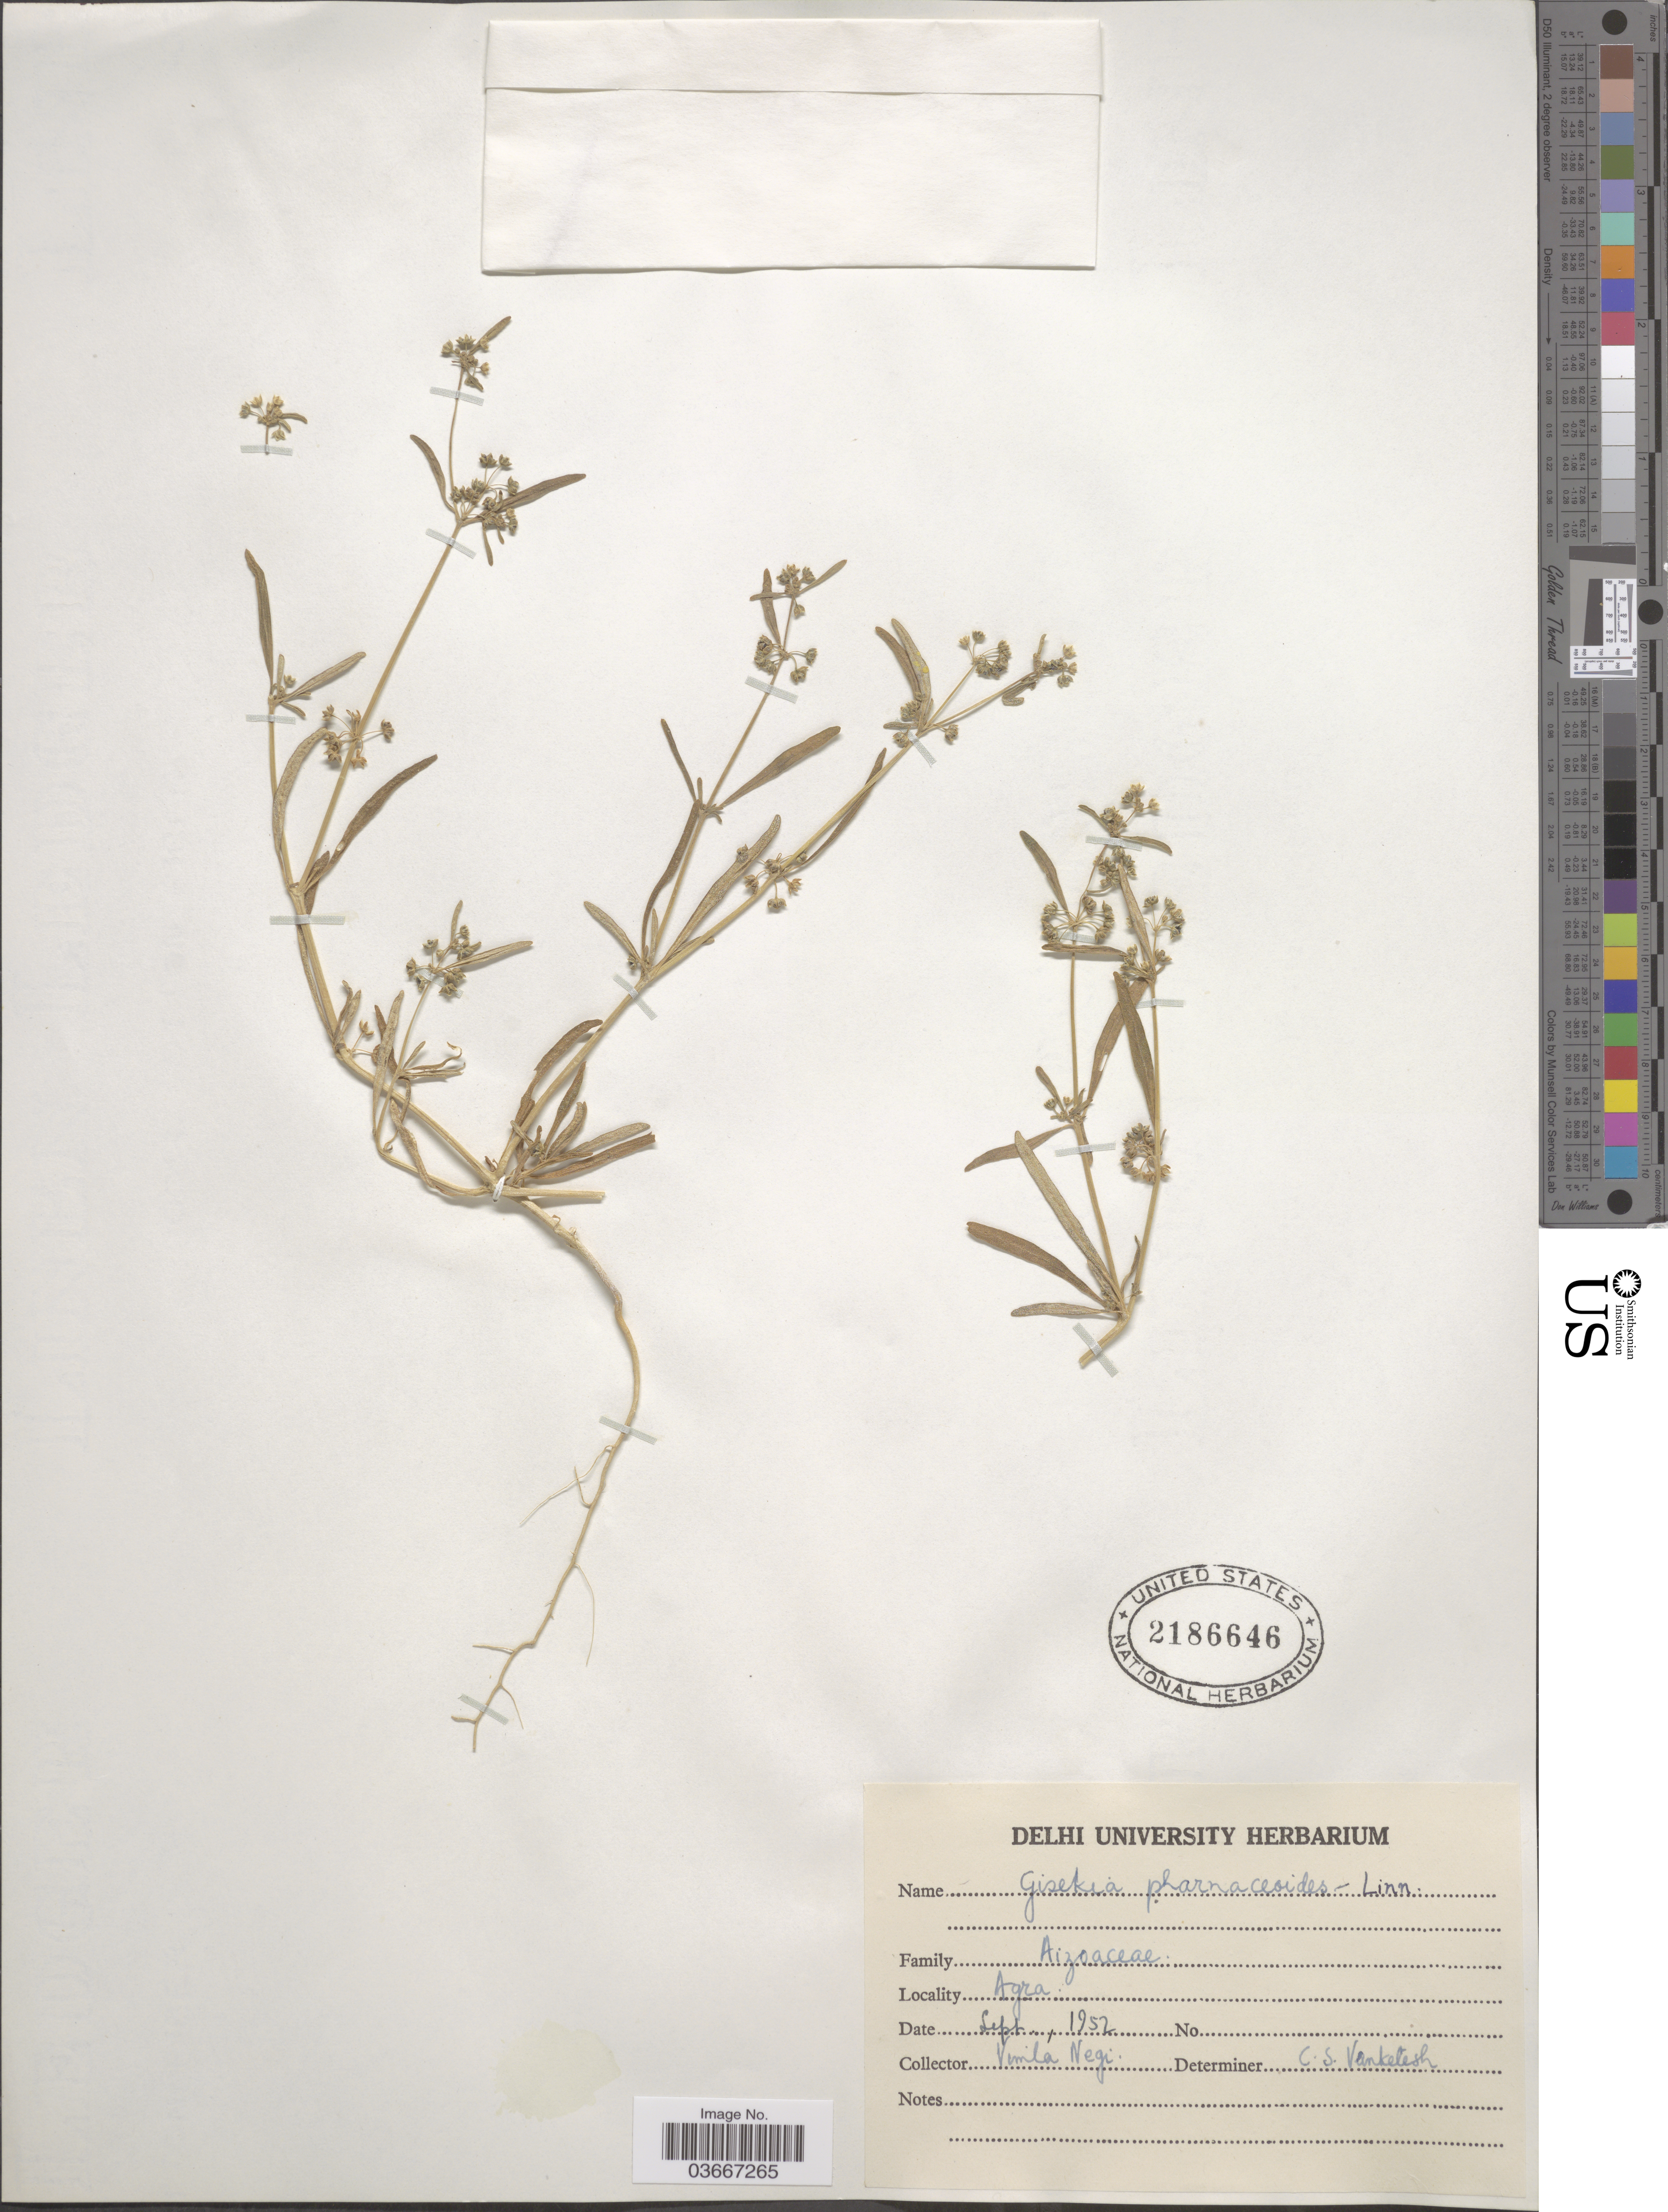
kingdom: Plantae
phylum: Tracheophyta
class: Magnoliopsida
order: Caryophyllales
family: Gisekiaceae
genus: Gisekia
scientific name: Gisekia sp.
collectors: V. Negi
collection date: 1952-09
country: India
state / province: Delhi, Capital Territory of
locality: Agra.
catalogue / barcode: US 2186646